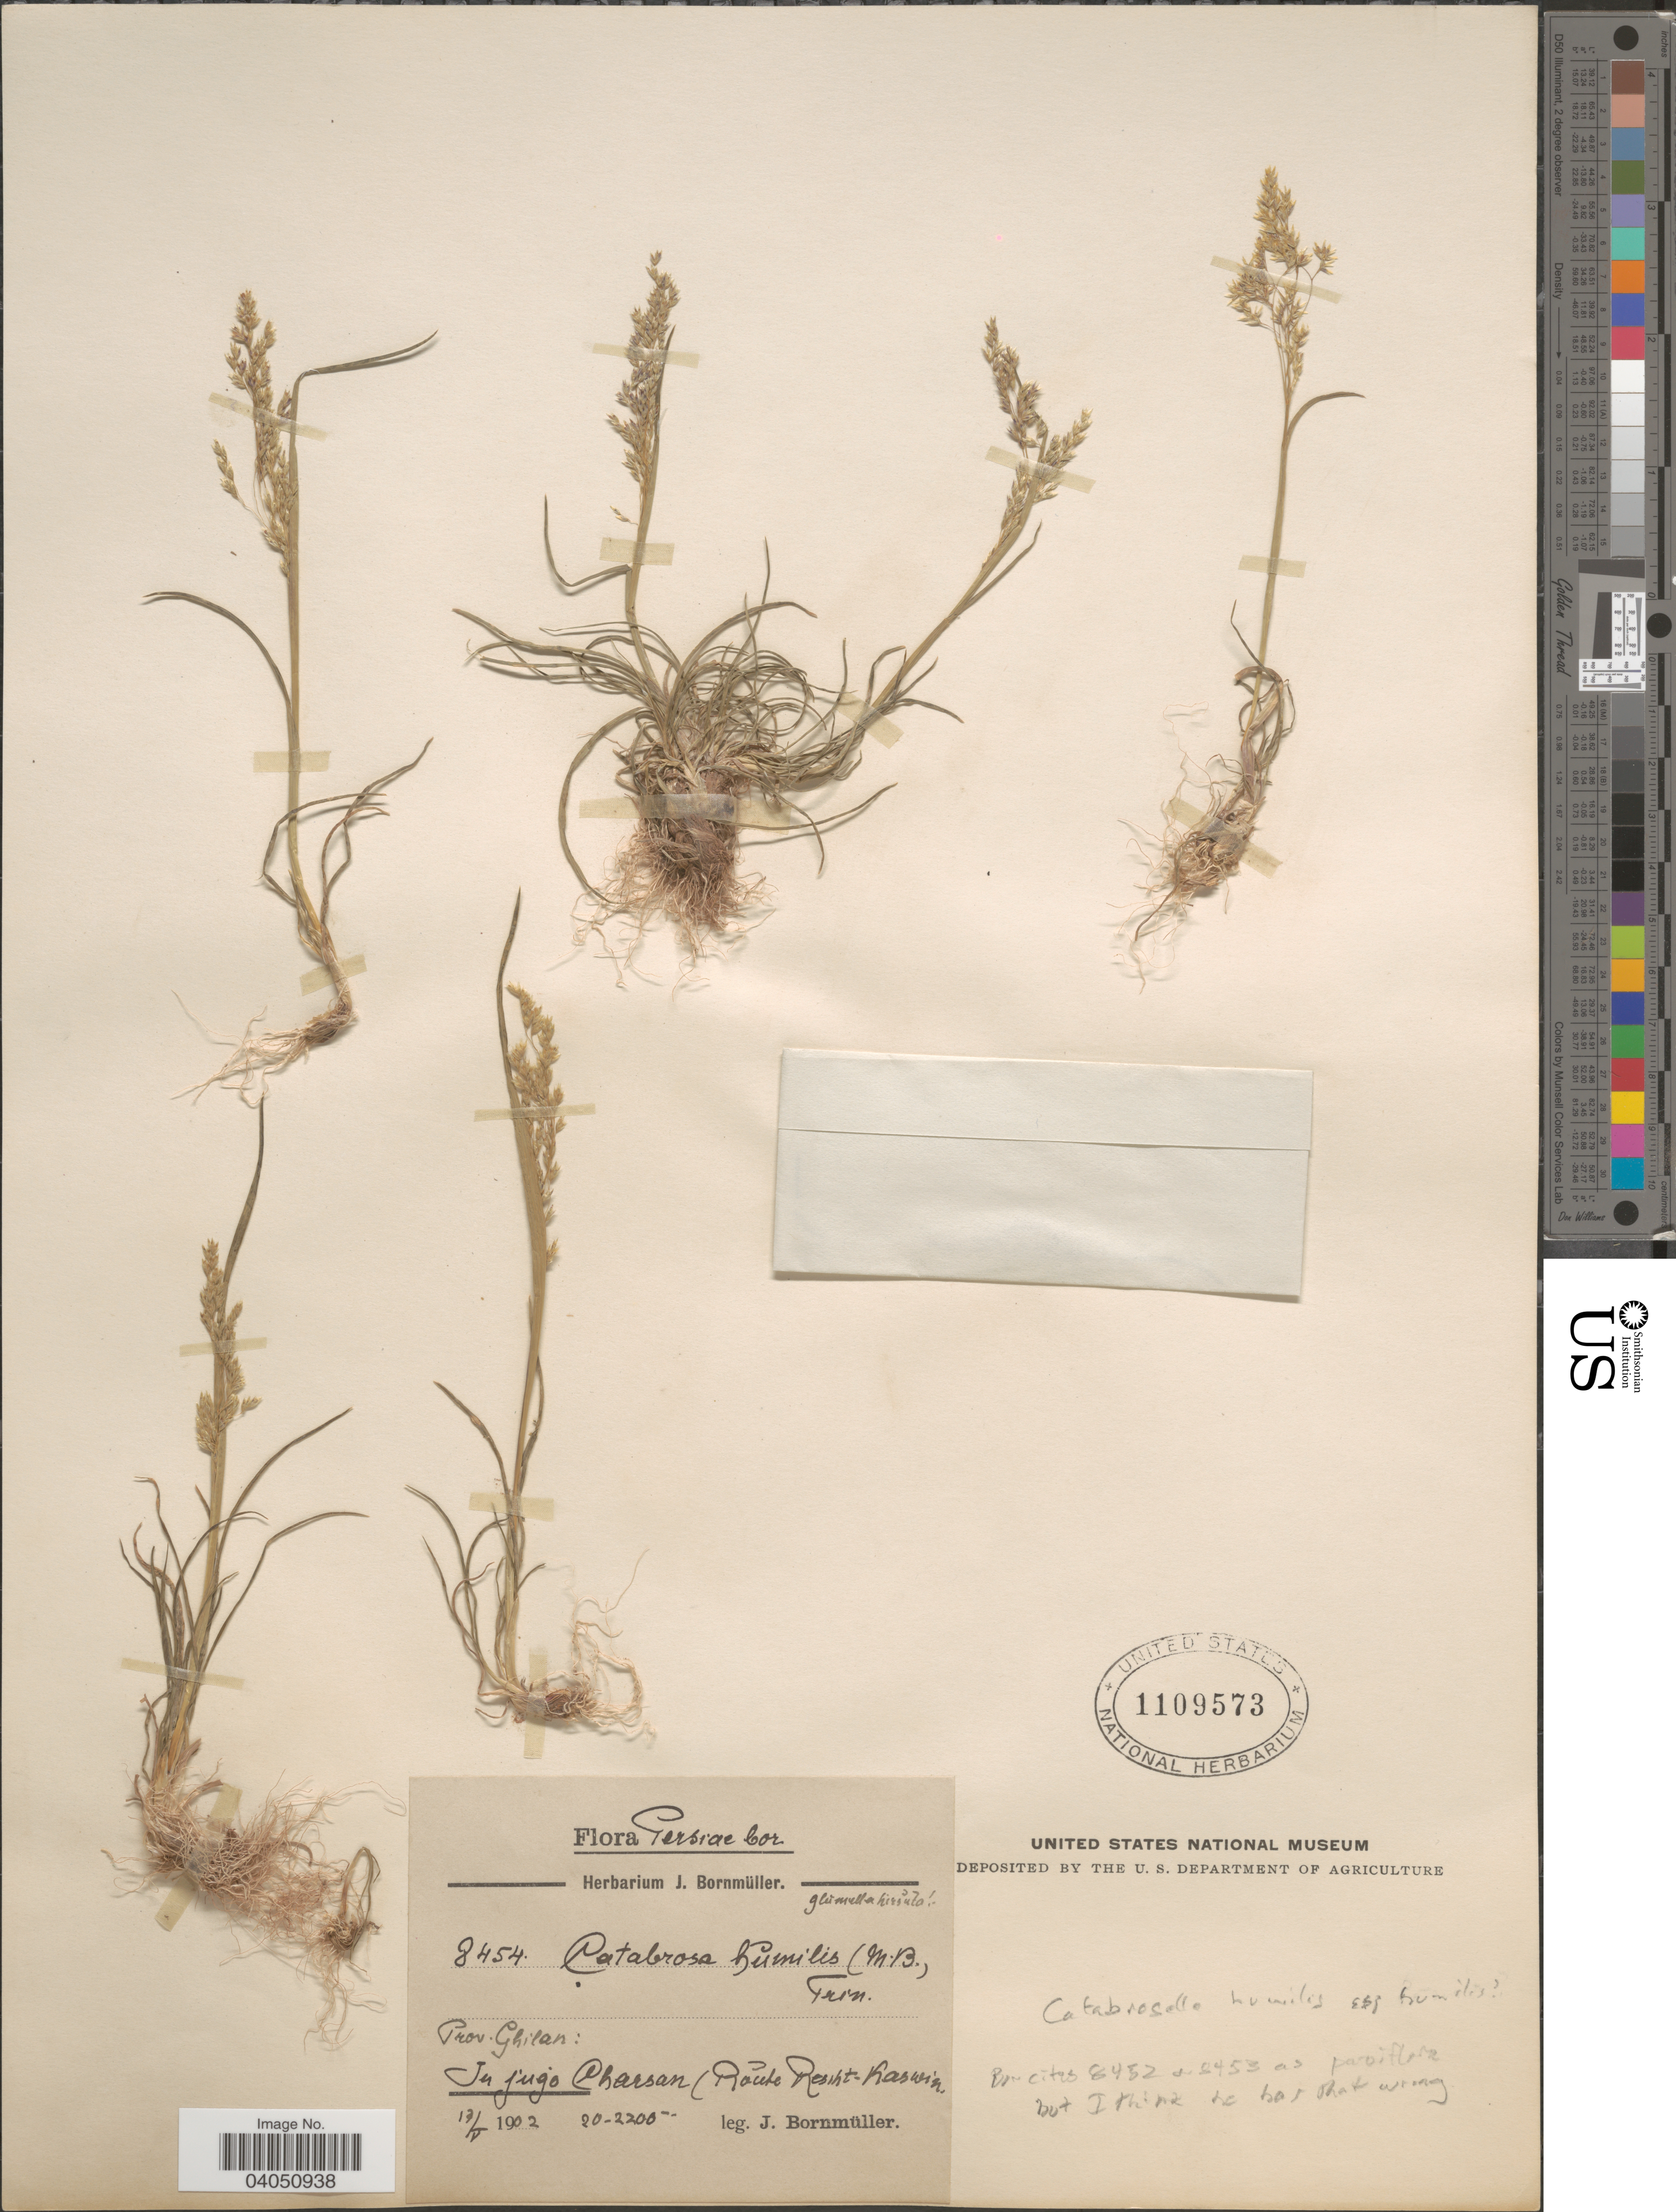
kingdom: Plantae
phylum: Tracheophyta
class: Liliopsida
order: Poales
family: Poaceae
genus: Catabrosella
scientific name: Catabrosella humilis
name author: (M. Bieb.) Tzvelev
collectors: J. Bornmüller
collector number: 8454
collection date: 1902-05-17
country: Iran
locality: Persiae cor. Prov. Ghilan: In jugo Charsan (Route Resiht- Kaswin).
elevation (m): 610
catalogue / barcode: US 1109573